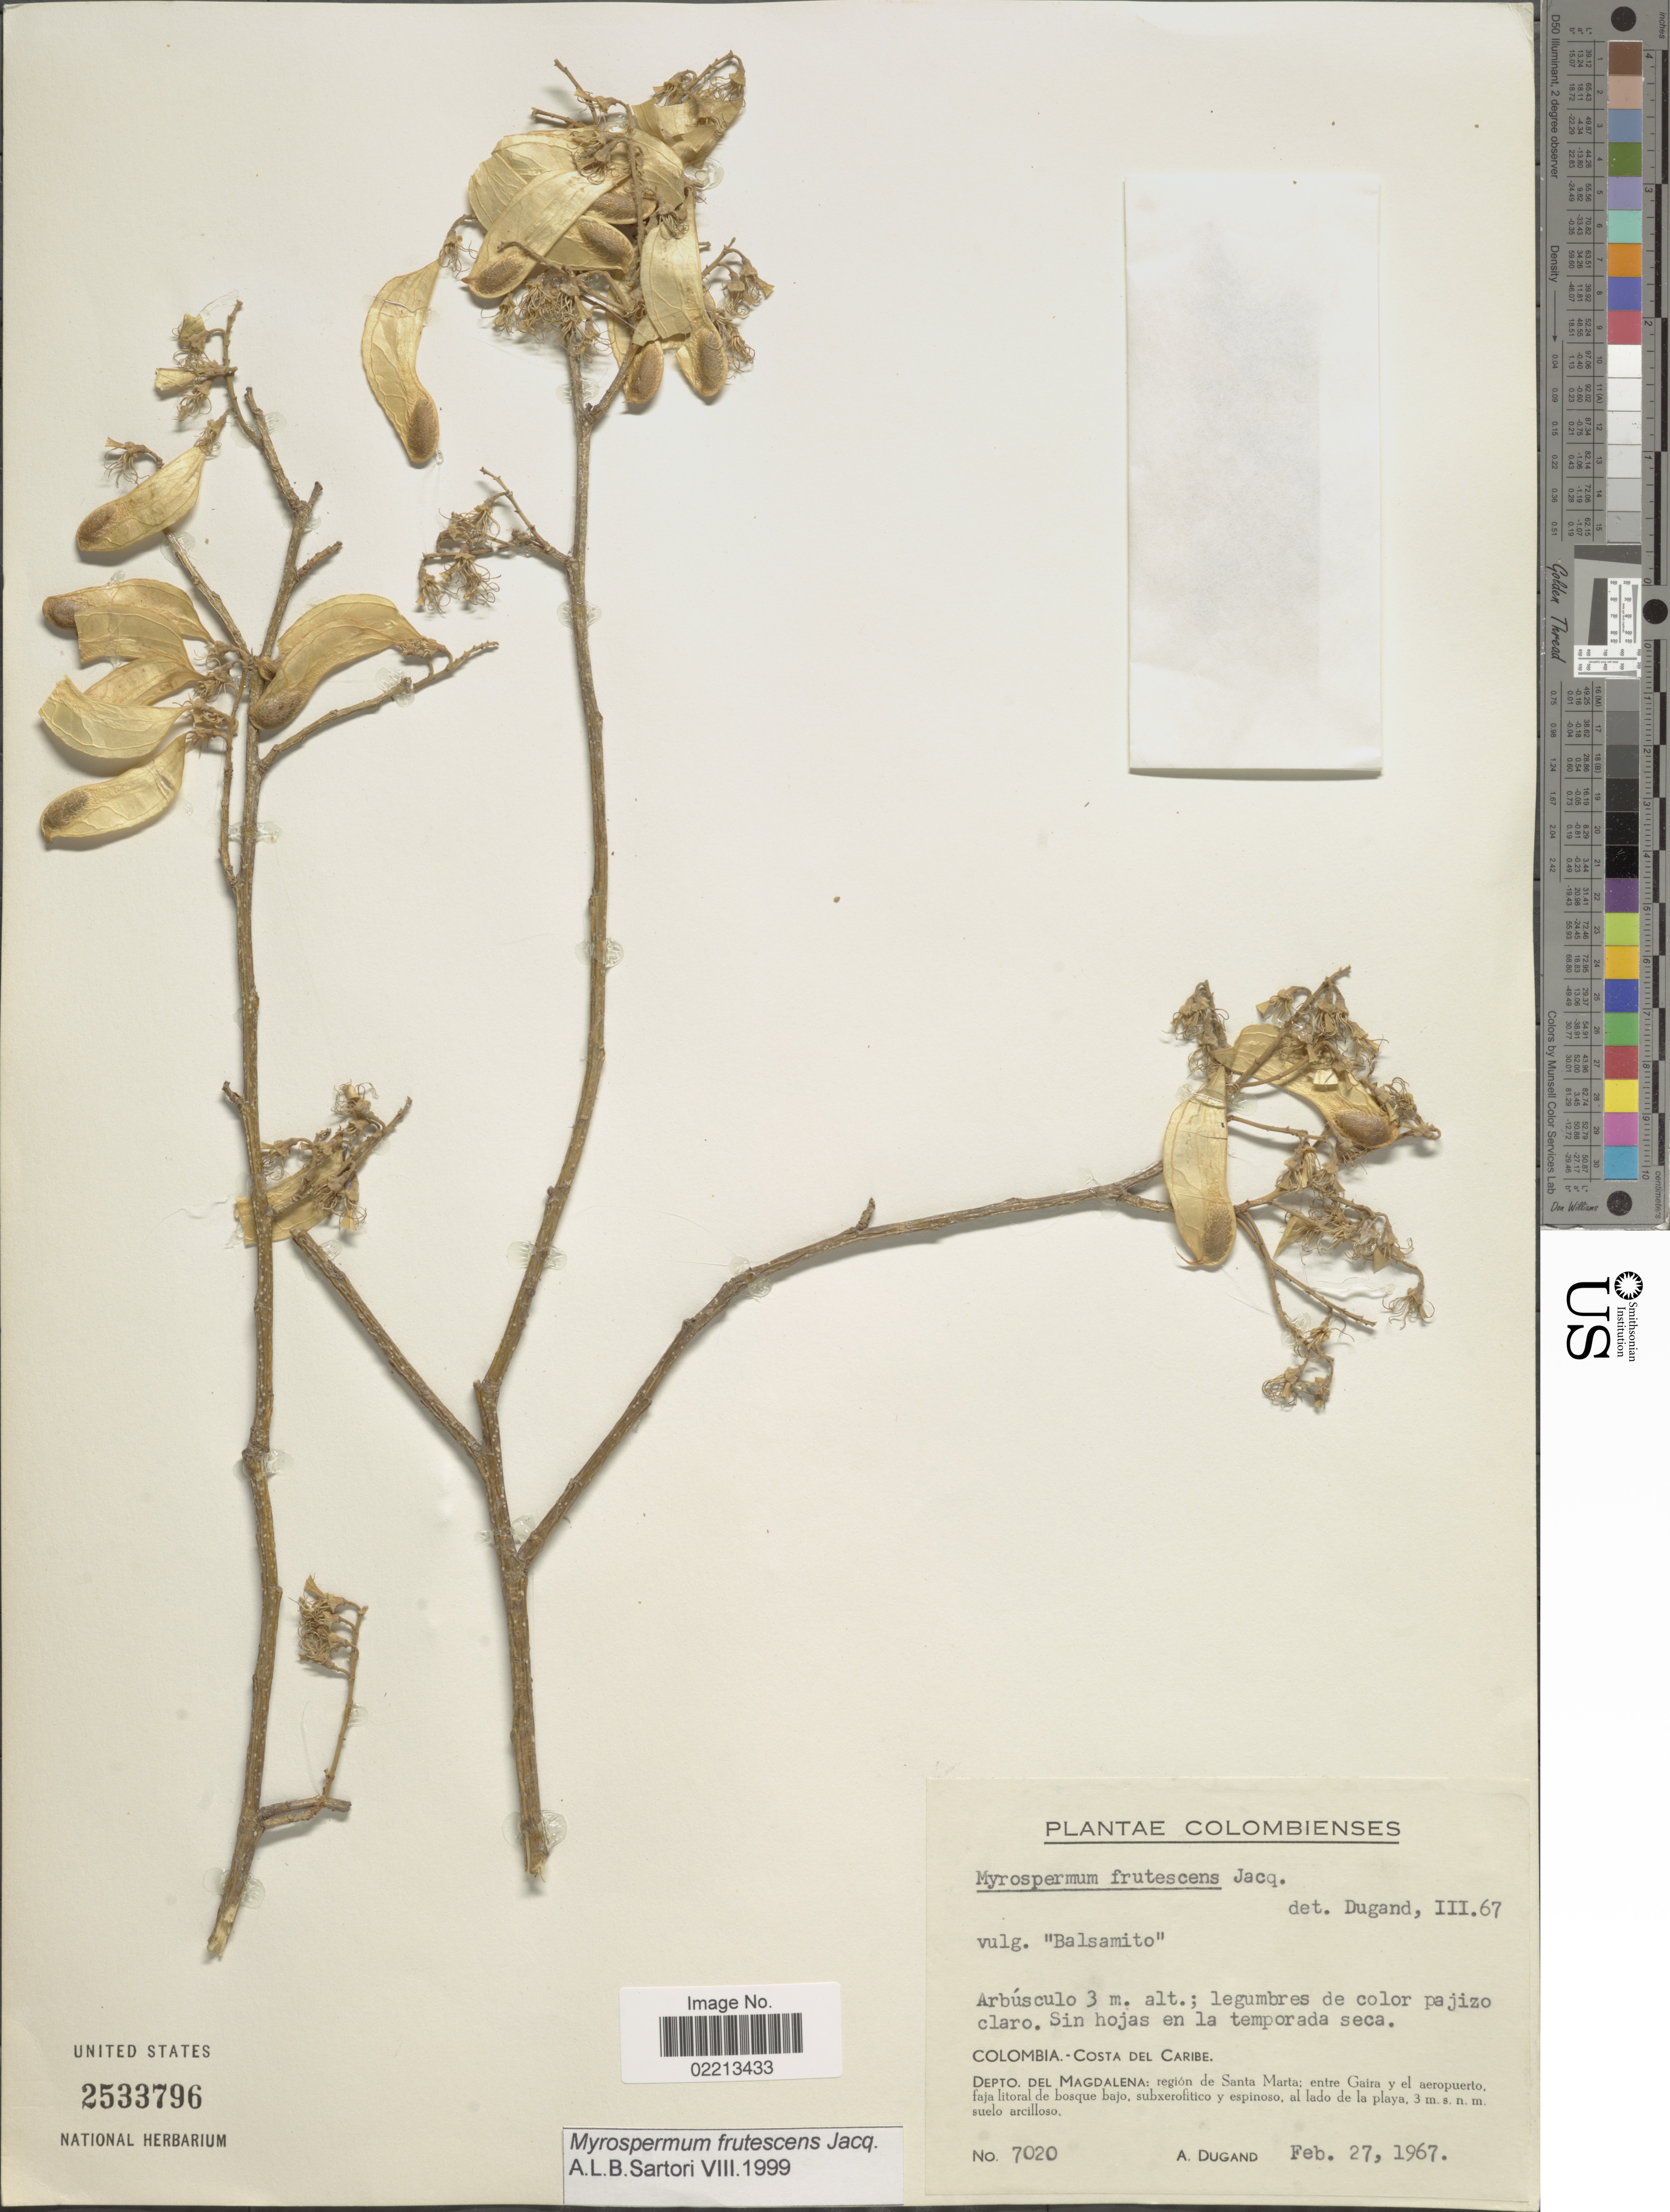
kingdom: Plantae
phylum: Tracheophyta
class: Magnoliopsida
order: Fabales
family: Fabaceae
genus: Myrospermum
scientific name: Myrospermum frutescens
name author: Jacq.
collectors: A. Dugand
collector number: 7020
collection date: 1967-02-27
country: Colombia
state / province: Magdalena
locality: Costa del Caribe, region de Santa Marta: entre Gaira y el aeropuerto faja litoral de bosque bajo, subxerofitico y espinoso, al lado de la playa 3 m suelo arcilloso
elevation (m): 3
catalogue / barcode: US 2533796